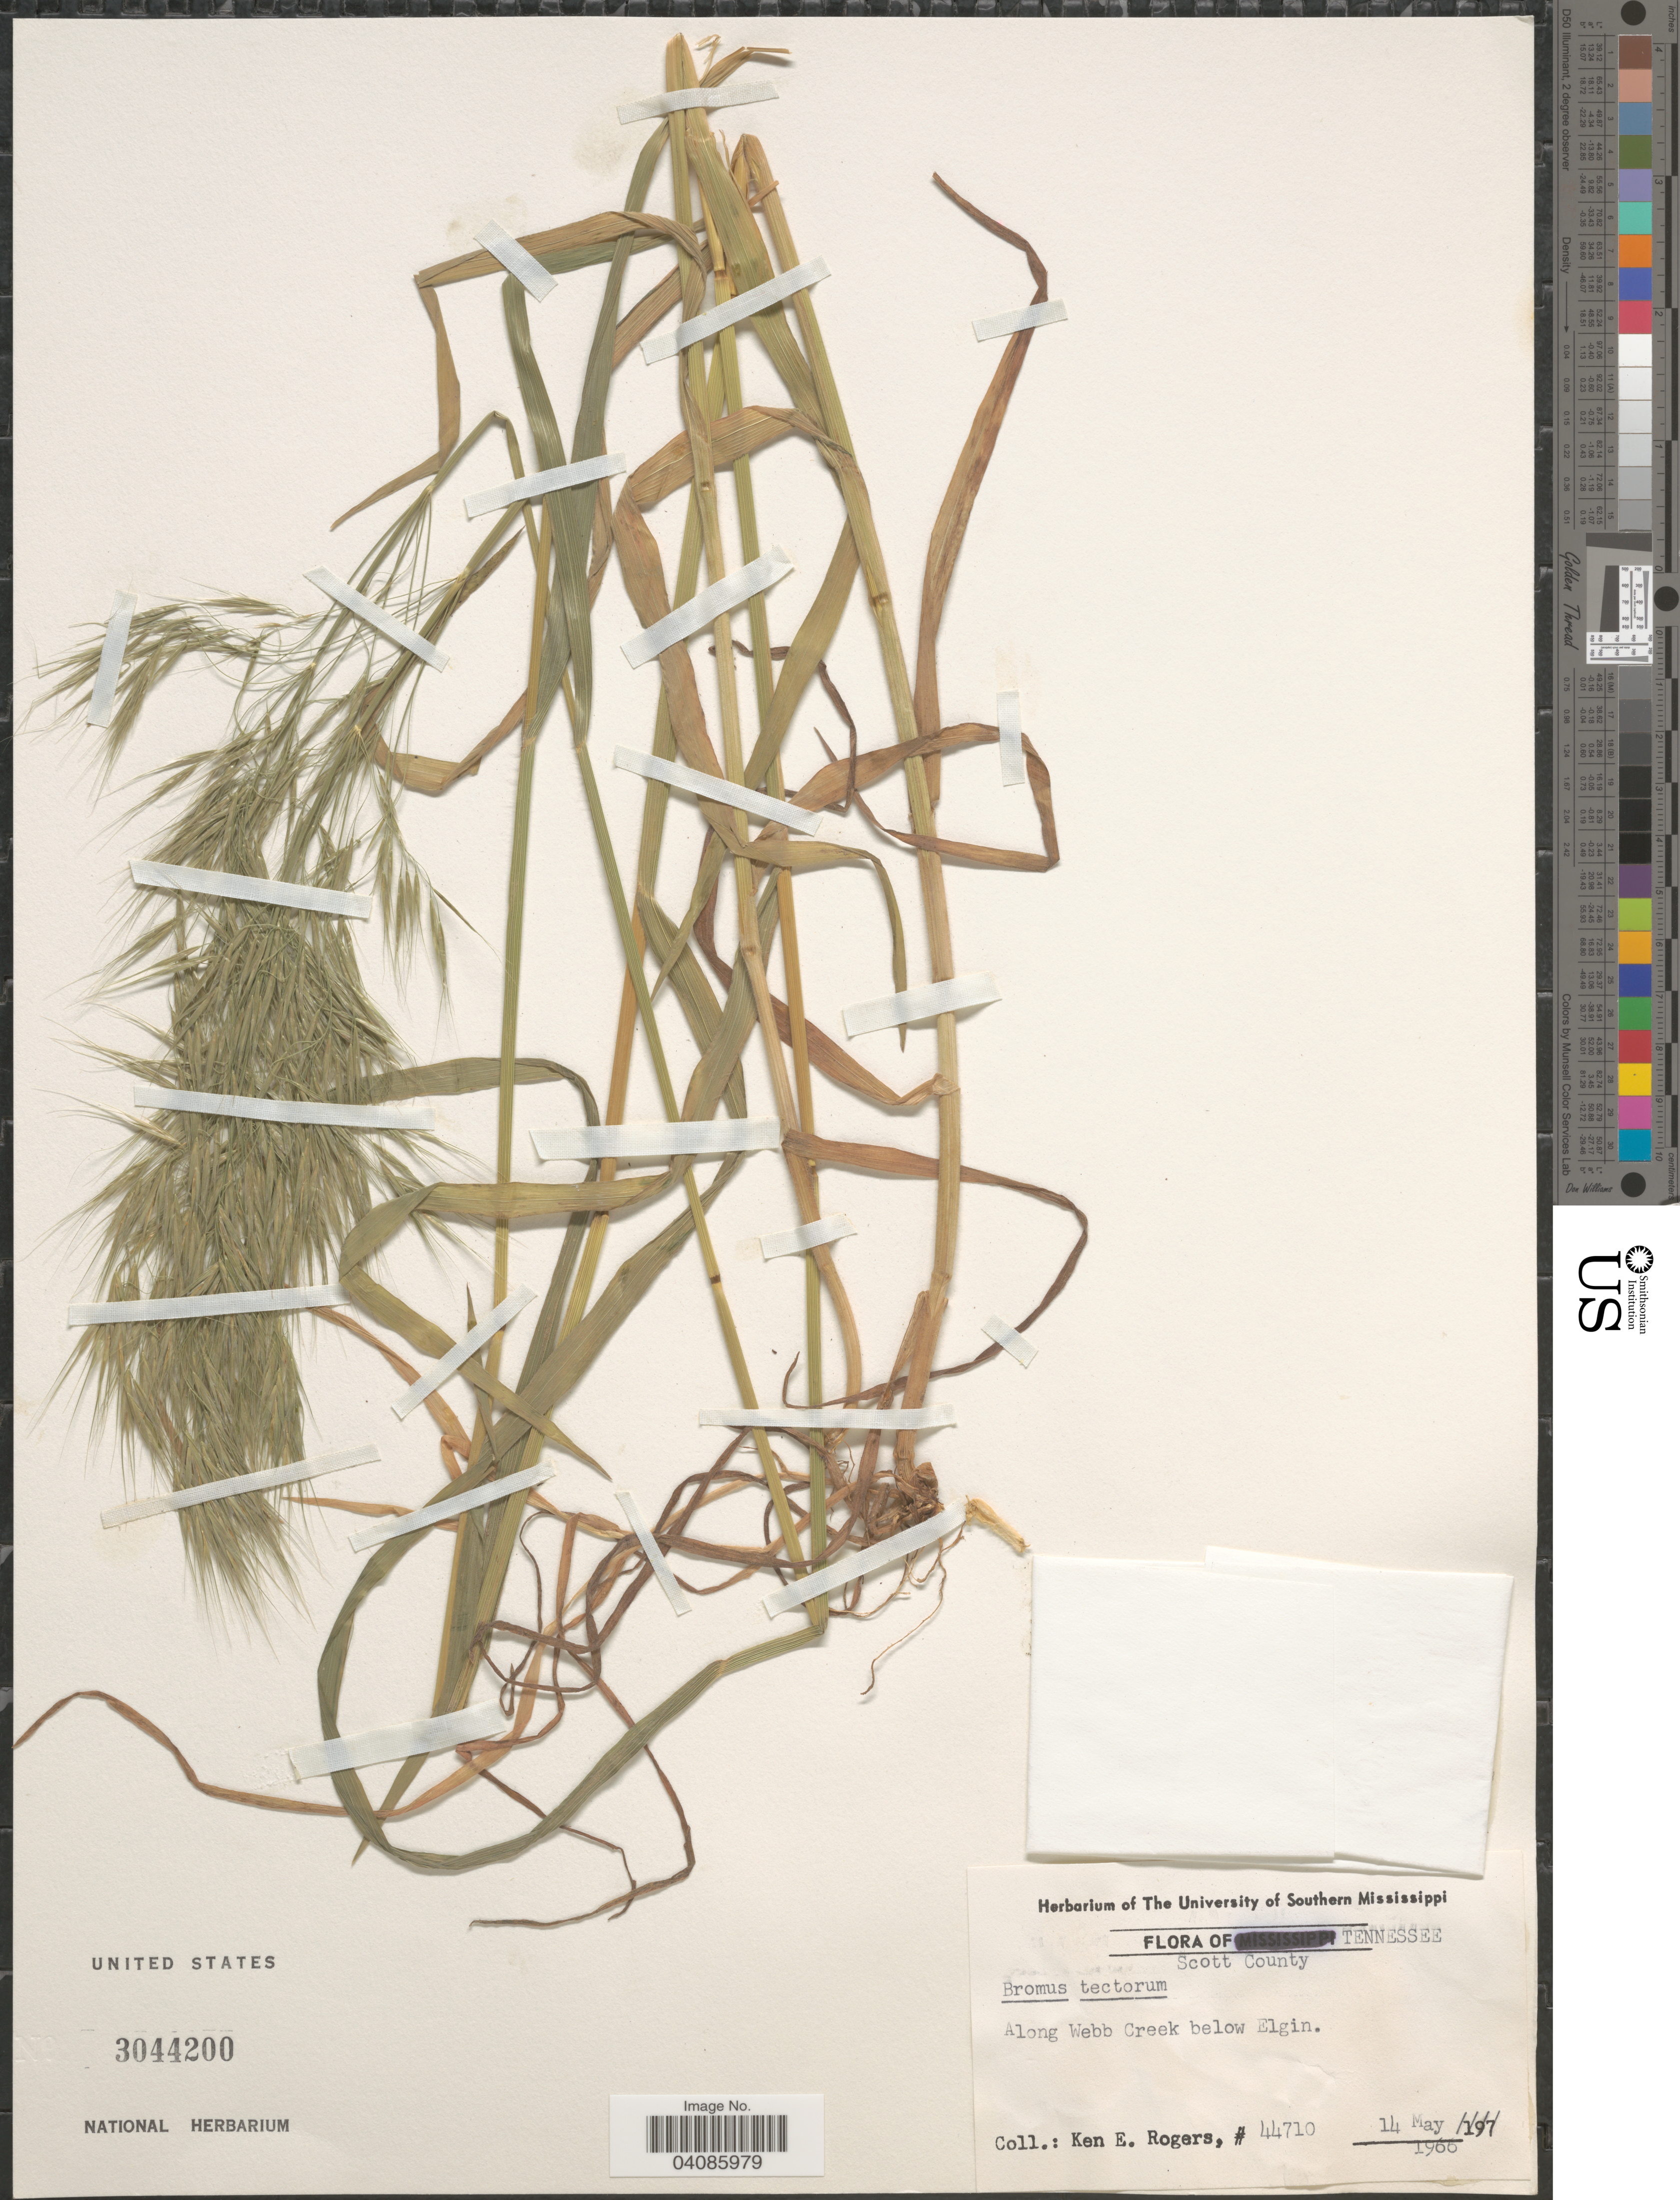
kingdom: Plantae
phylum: Tracheophyta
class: Liliopsida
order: Poales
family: Poaceae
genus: Bromus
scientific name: Bromus tectorum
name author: L.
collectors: K. Rogers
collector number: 44710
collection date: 1966-05-14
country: United States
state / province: Tennessee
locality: Scott County. Along Webb Creek below Elgin.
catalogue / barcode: US 3044200